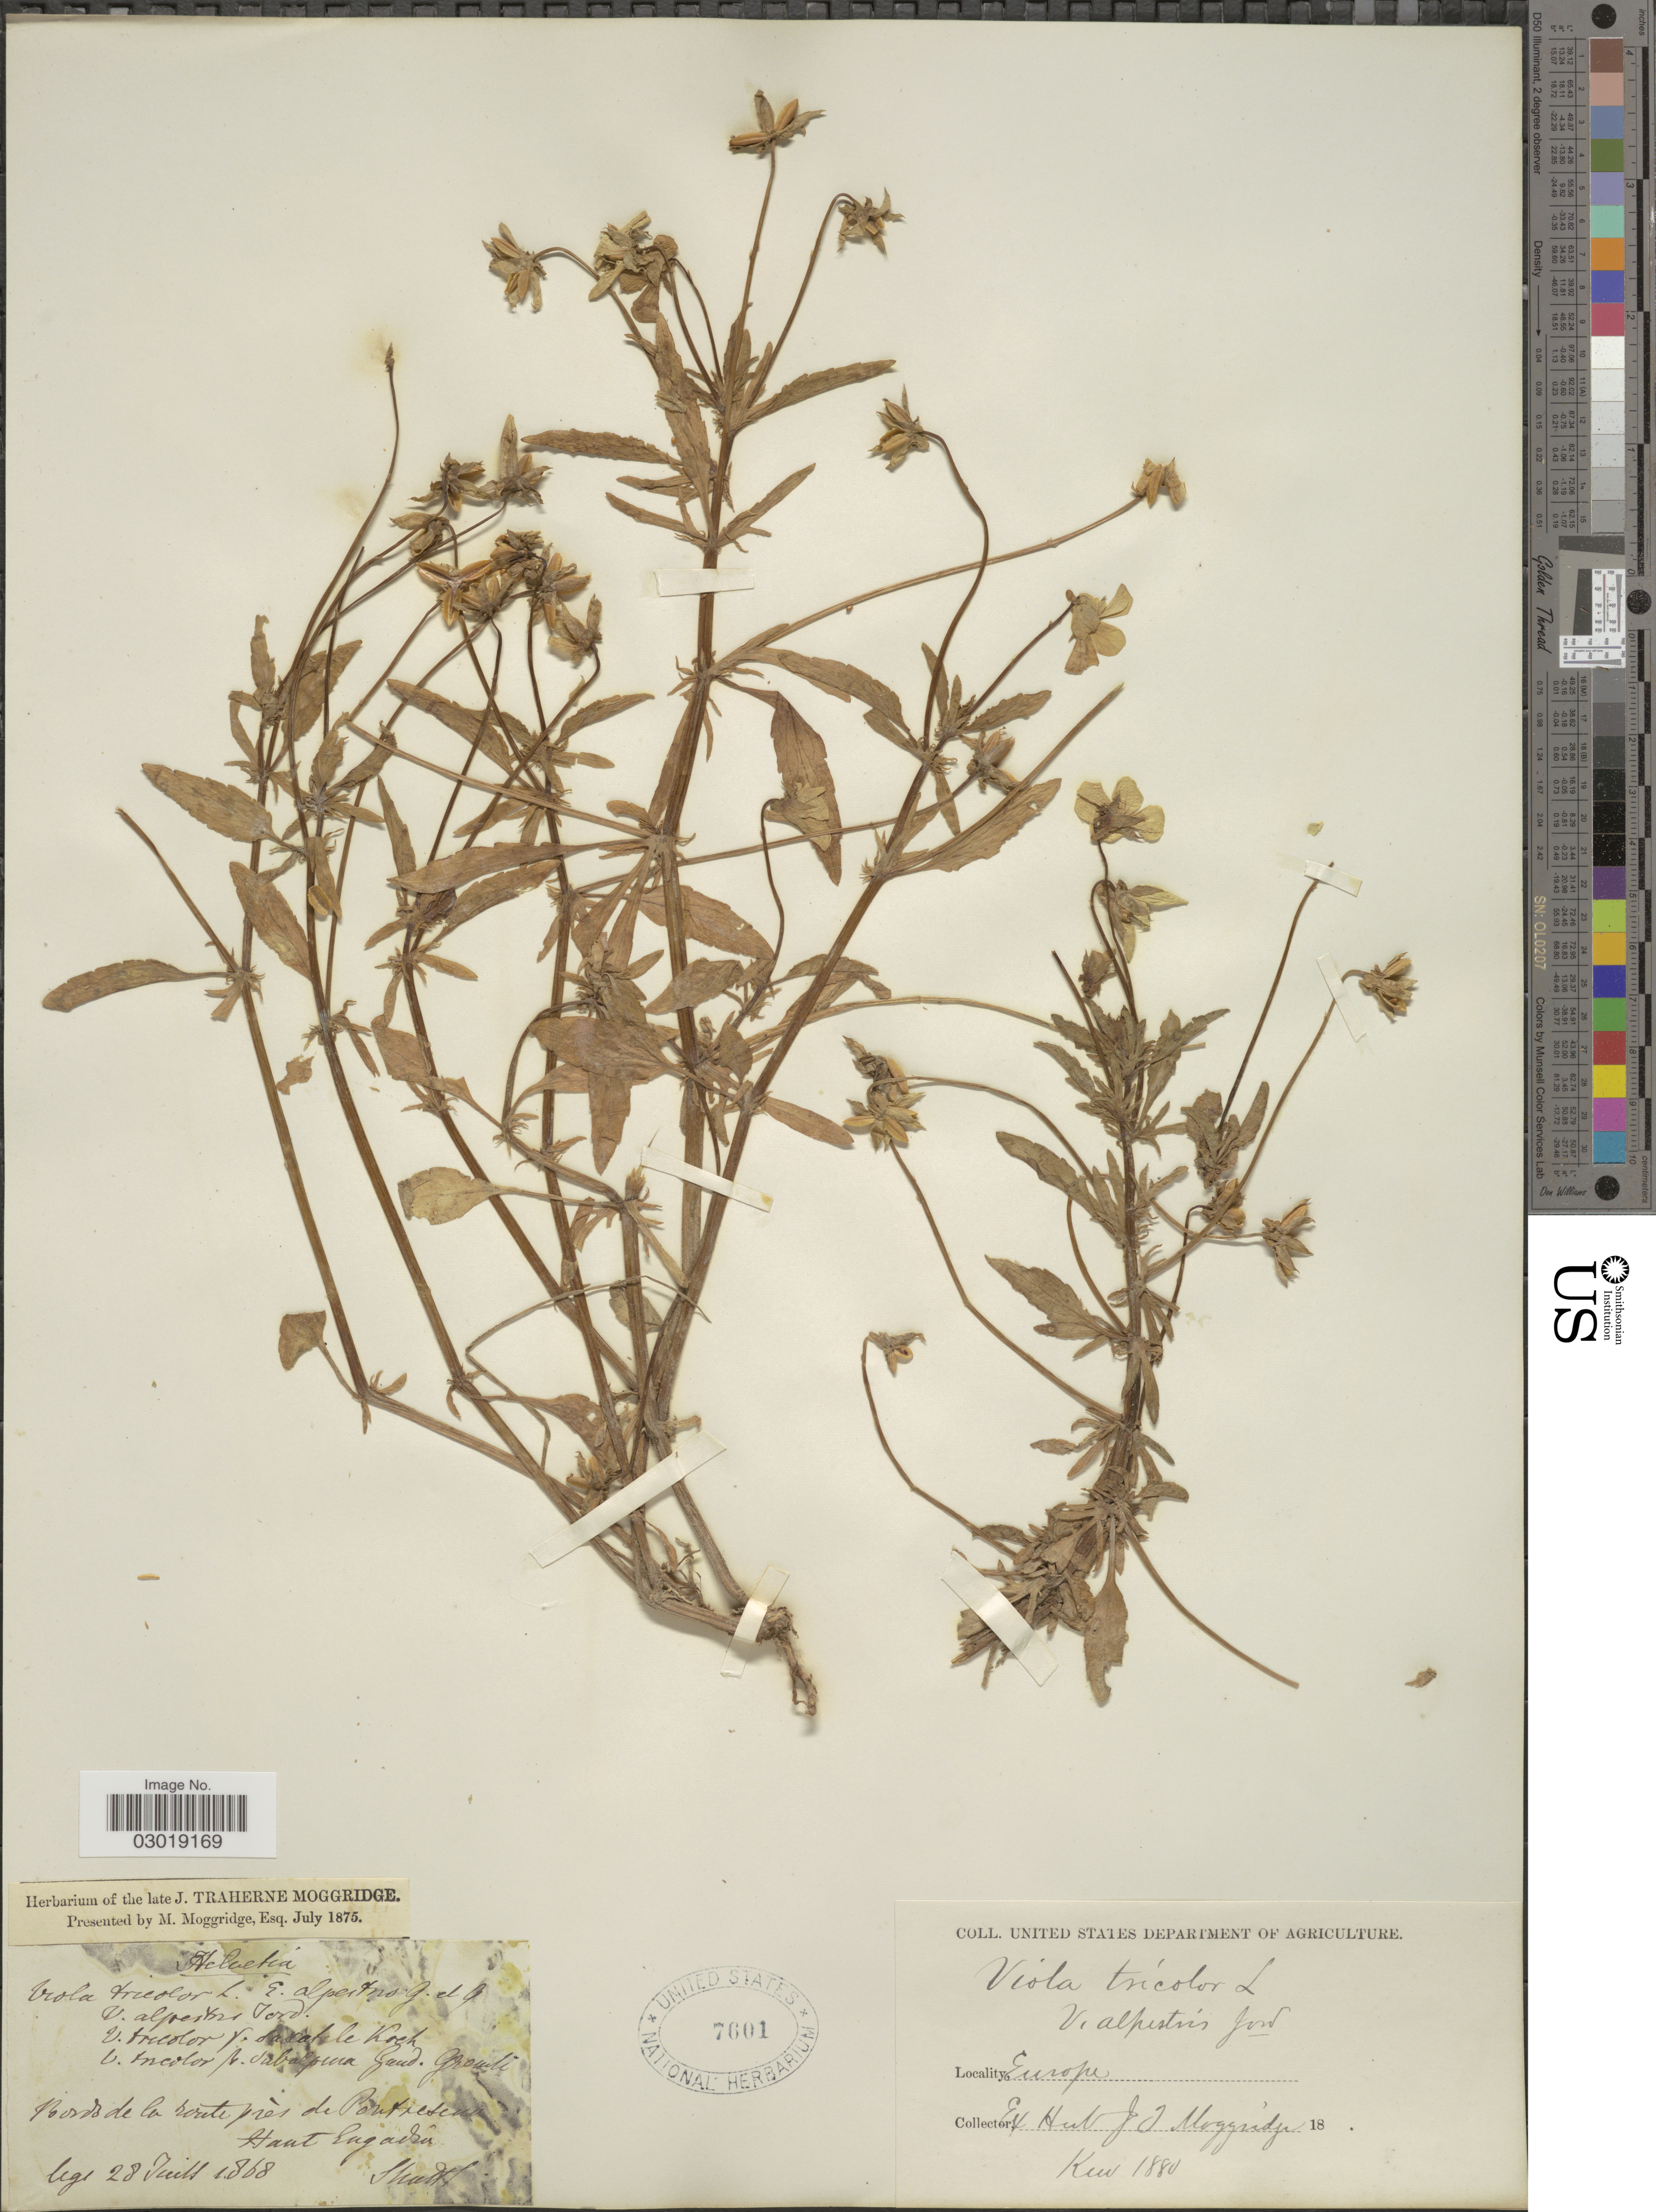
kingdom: Plantae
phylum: Tracheophyta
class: Magnoliopsida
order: Malpighiales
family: Violaceae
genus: Viola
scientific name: Viola tricolor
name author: L.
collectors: ex herb. J.T. Moggridge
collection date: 1868-07-28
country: Switzerland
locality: Europe, Bords de la norte près de Pontresena, Haut lugada.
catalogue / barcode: US 7601